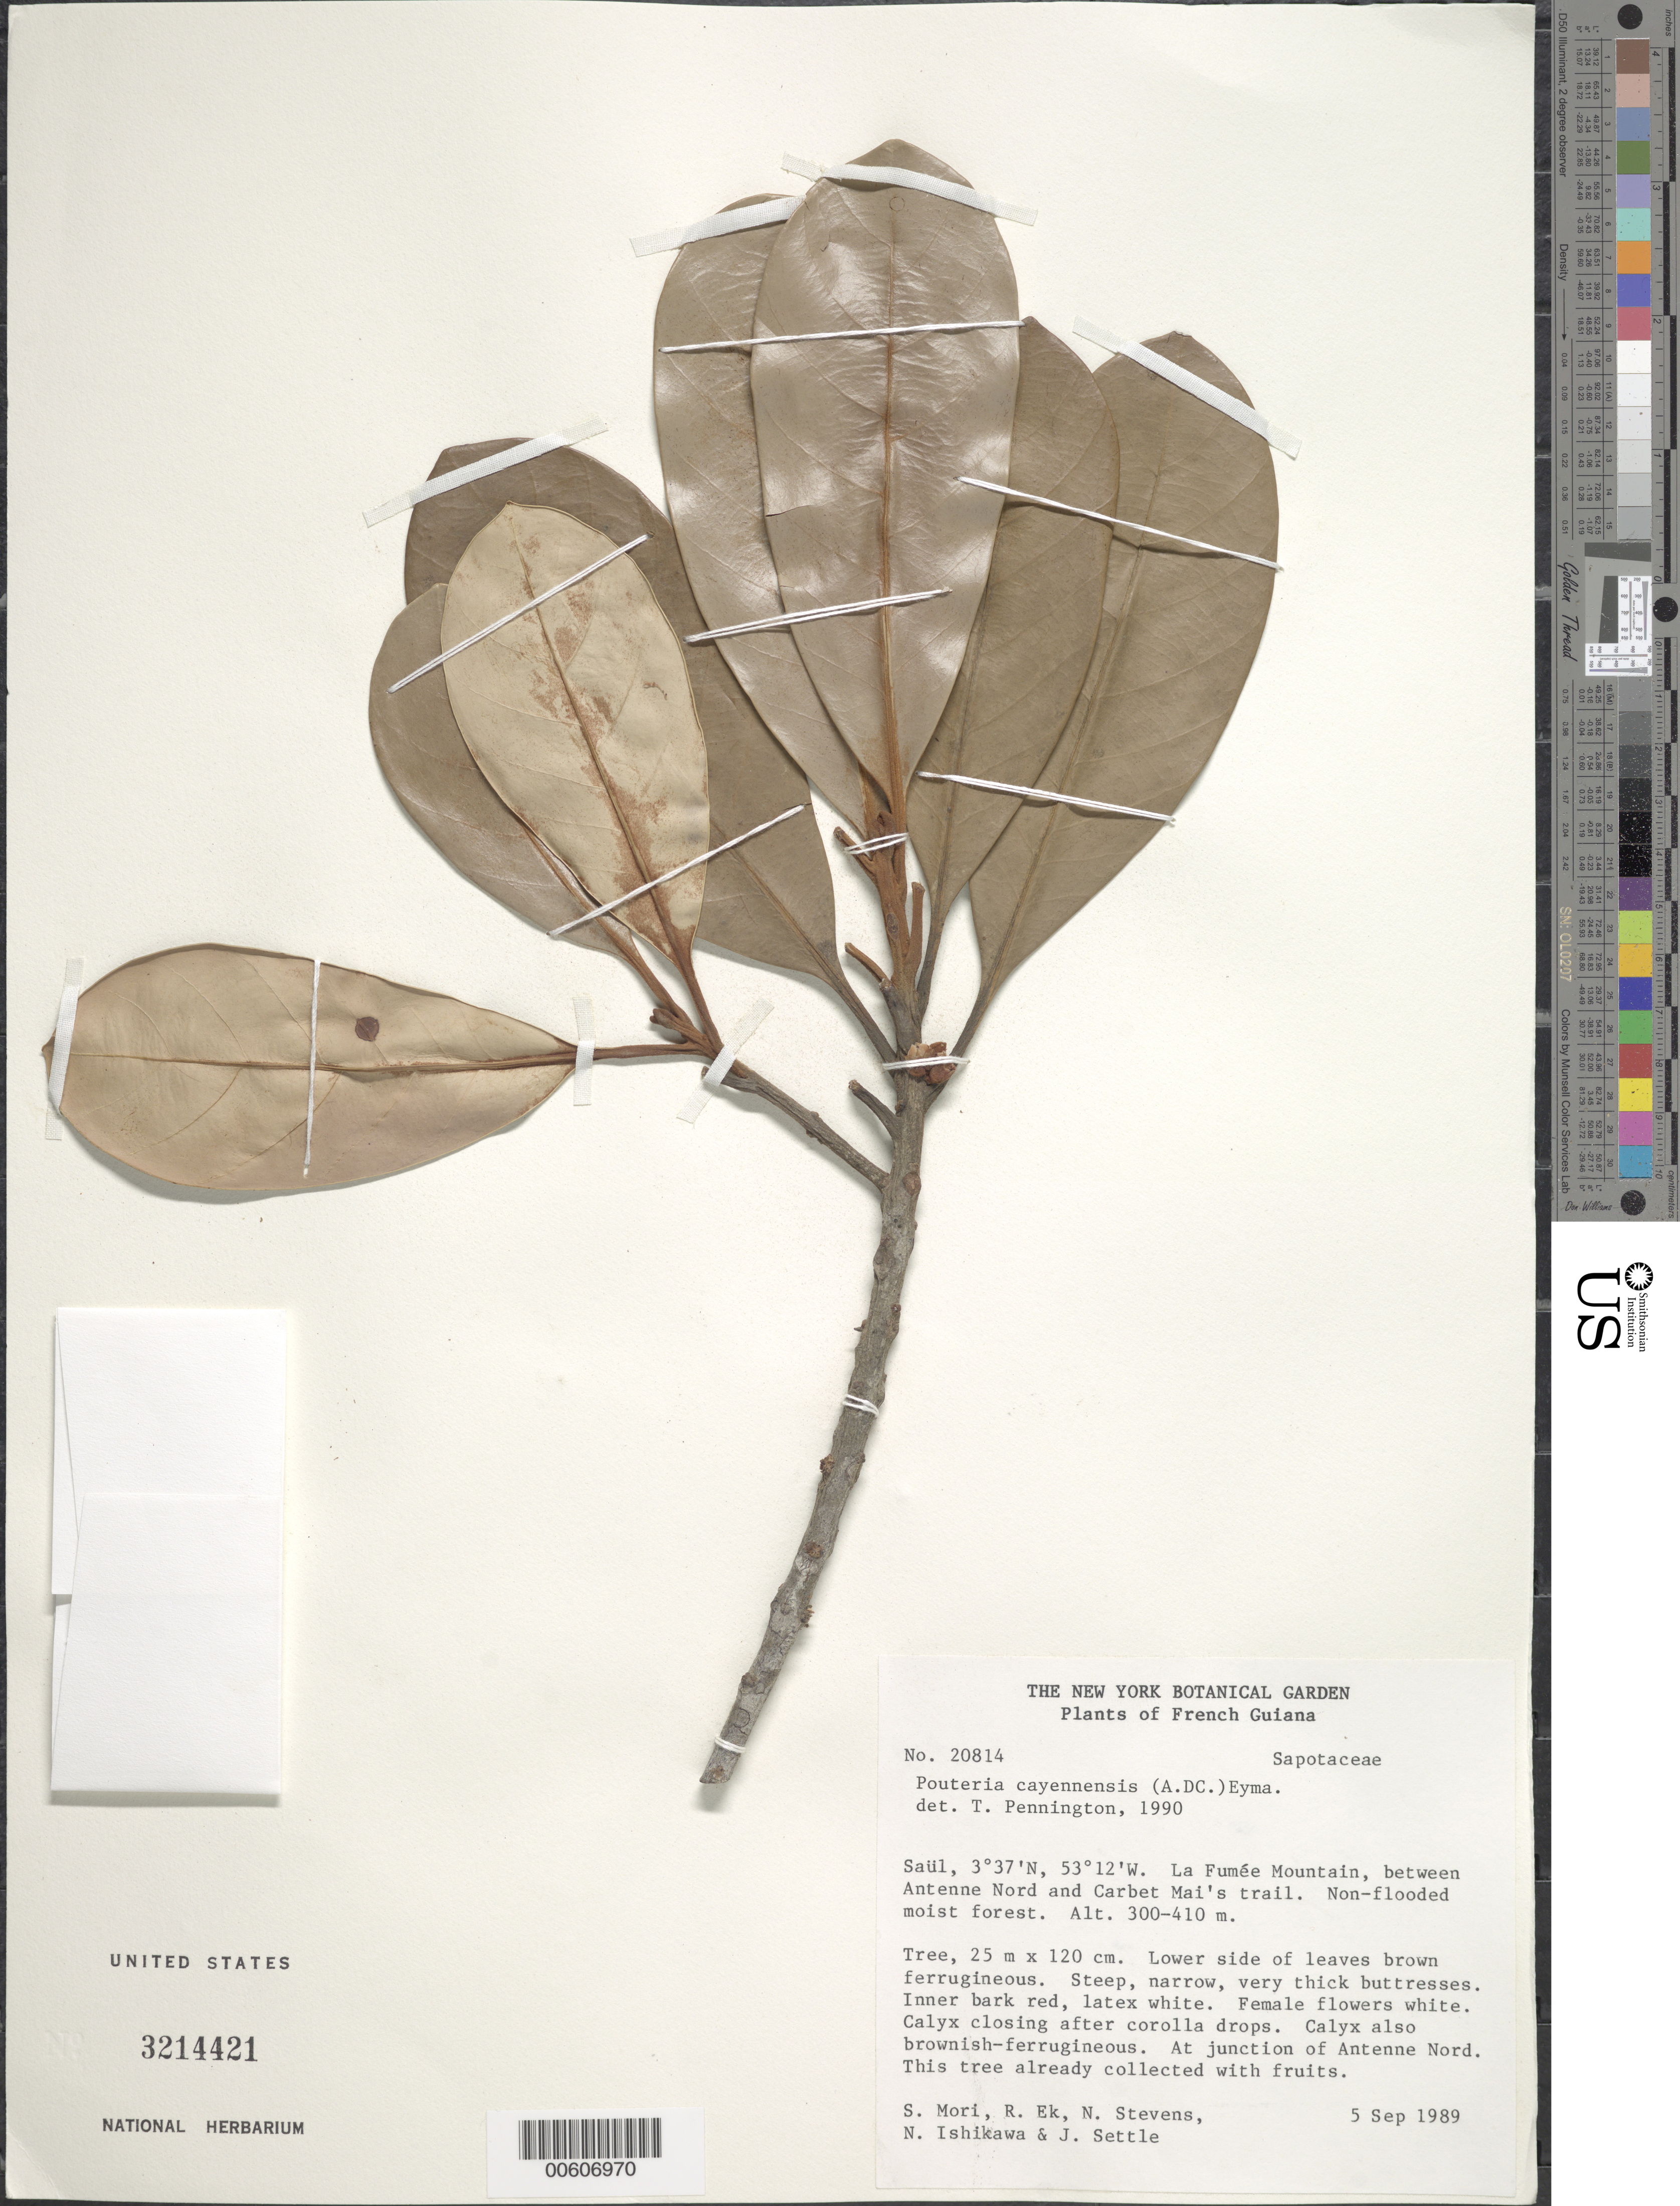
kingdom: Plantae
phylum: Tracheophyta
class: Magnoliopsida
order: Ericales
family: Sapotaceae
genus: Pouteria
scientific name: Pouteria cayennensis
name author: (A. DC.) Eyma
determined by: Pennington, T. D., (K)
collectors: S. Mori et al.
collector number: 20814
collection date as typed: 5-Sep-89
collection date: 1989-09-05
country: French Guiana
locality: Saül, La Fumée Mountain, between Antenne Nord and Carbet Mai's trail. At junction oif Antenne Nord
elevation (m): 300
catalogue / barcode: US 3214421